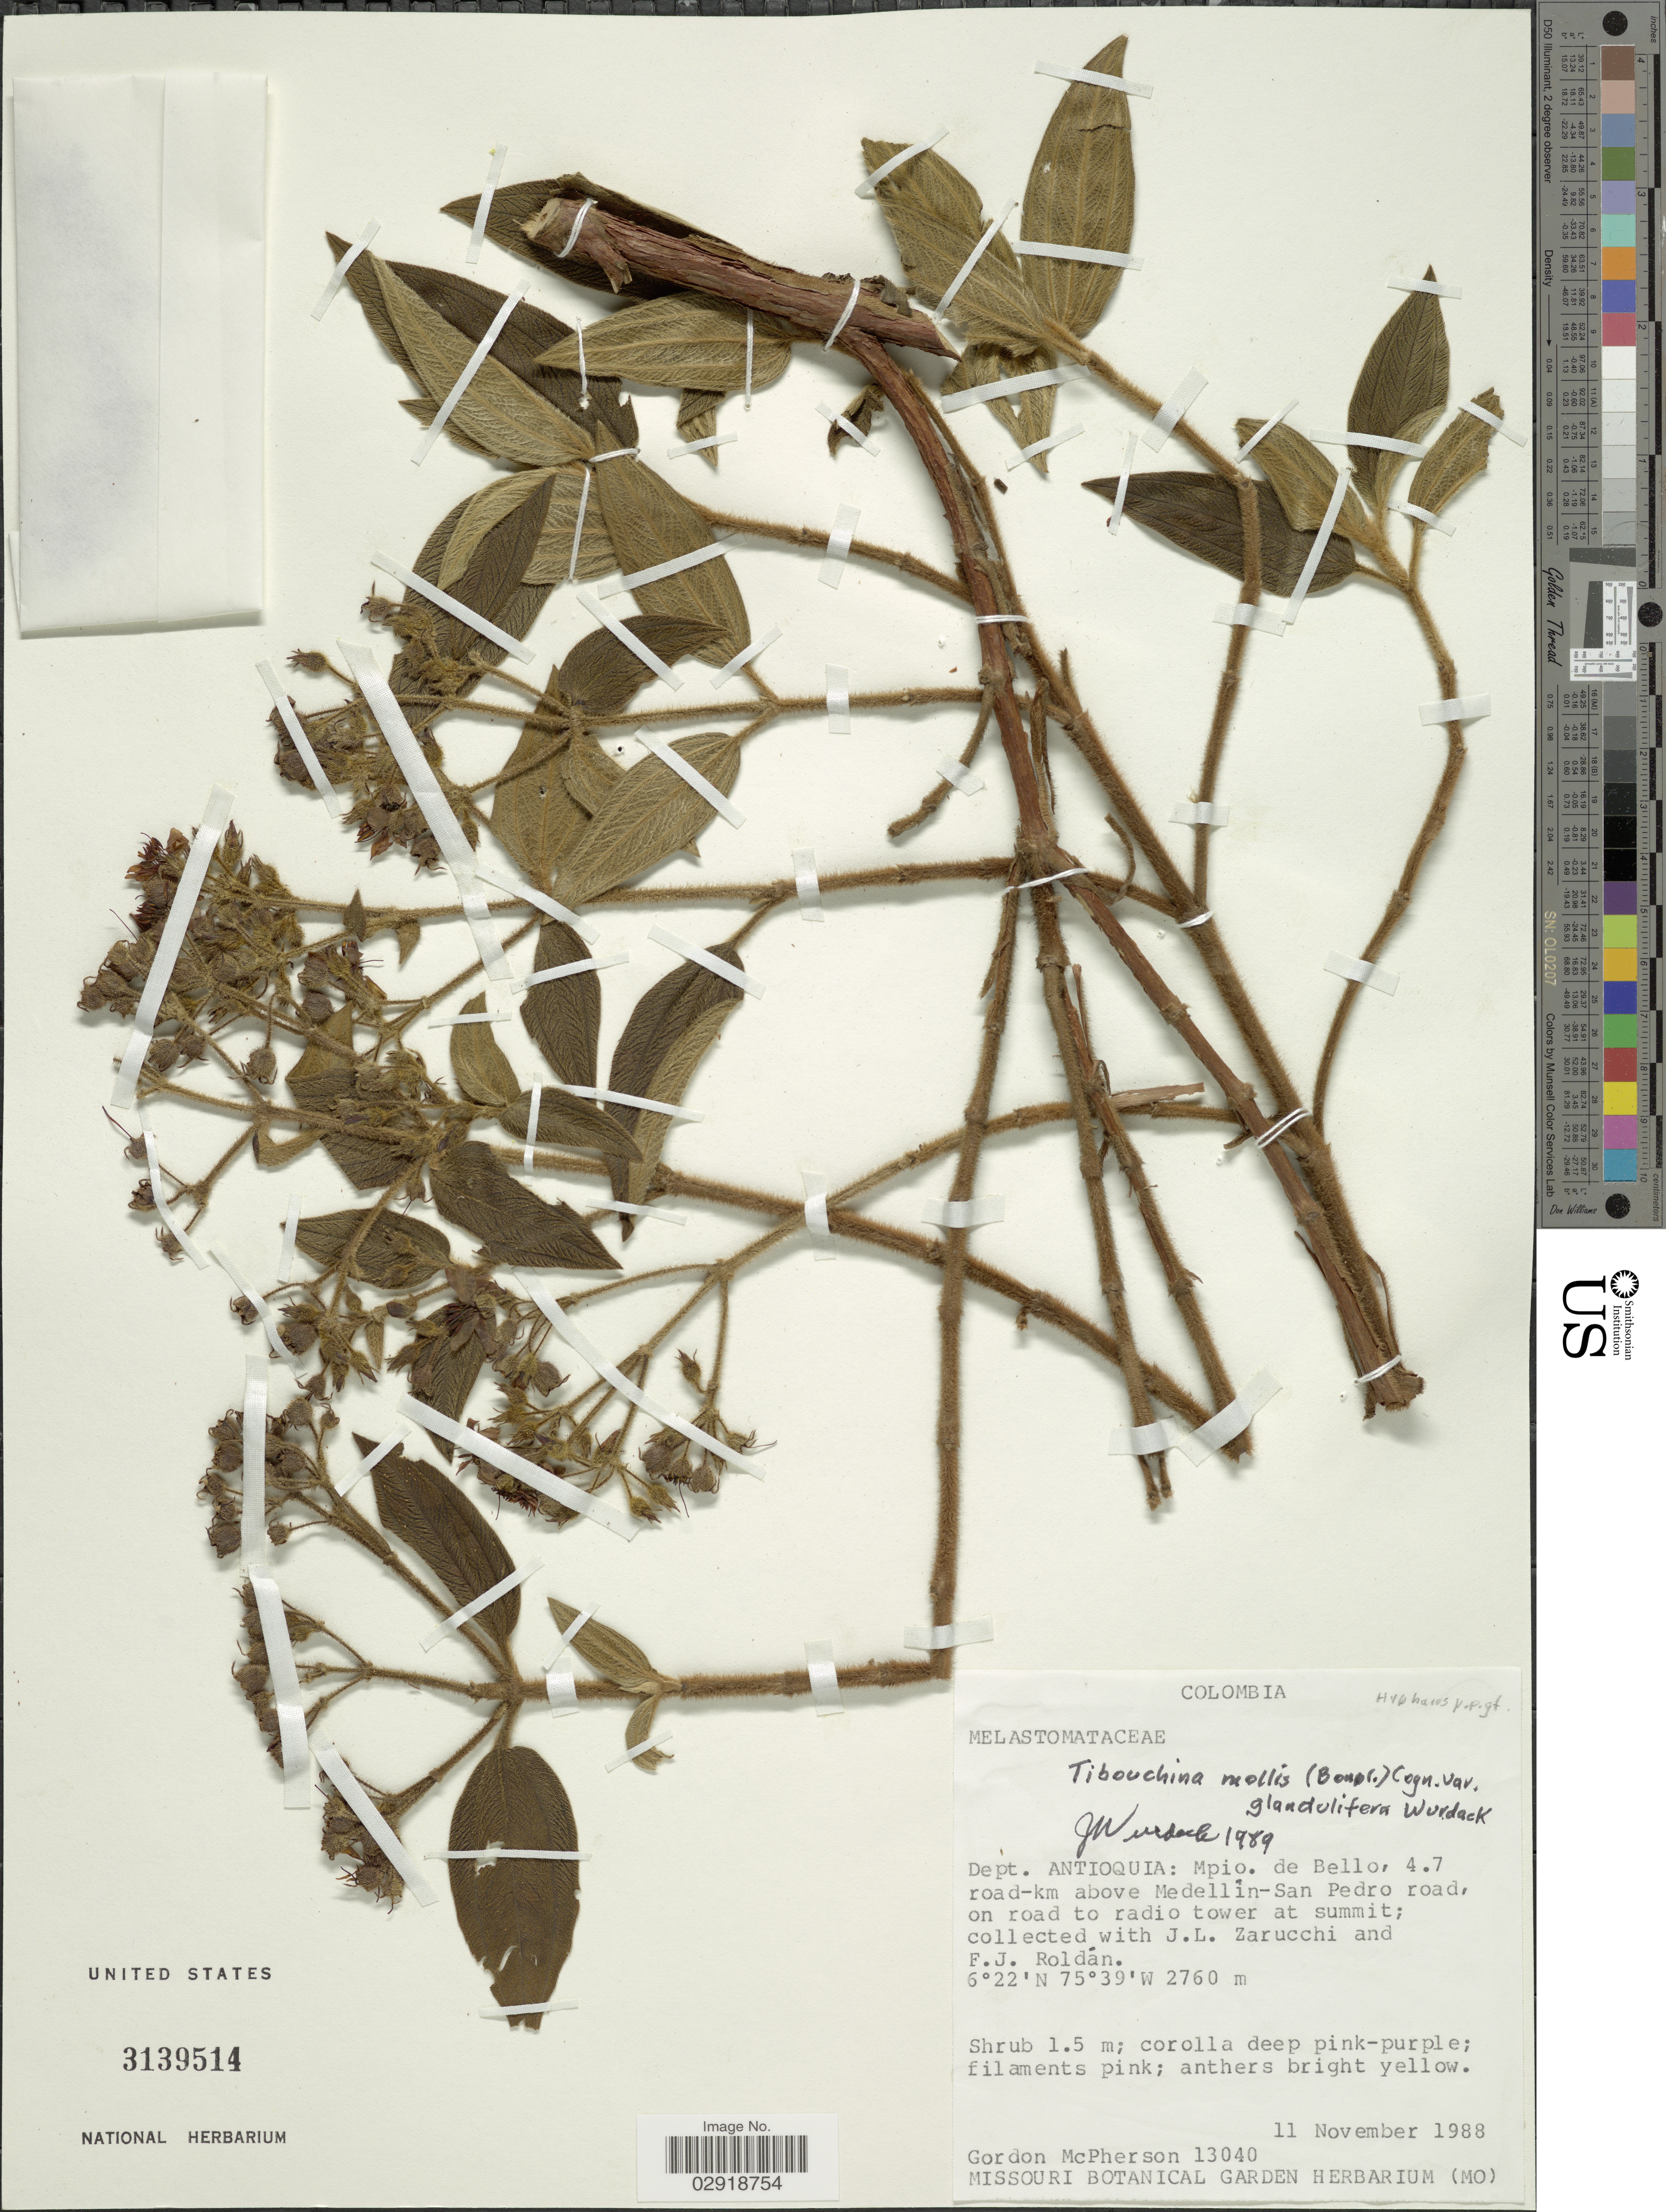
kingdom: Plantae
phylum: Tracheophyta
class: Magnoliopsida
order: Myrtales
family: Melastomataceae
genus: Chaetogastra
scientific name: Chaetogastra mollis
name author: (Bonpl.) DC.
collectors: G. D. McPherson, J. L. Zarucchi & F. J. Roldán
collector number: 13040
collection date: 1988-11-11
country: Colombia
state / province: Antioquia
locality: Dept. Antioquia: Mpio. de Bello, 4.7 road-km above Medellin-San Pedro road, on road to radio tower at summit.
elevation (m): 2760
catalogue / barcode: US 3139514